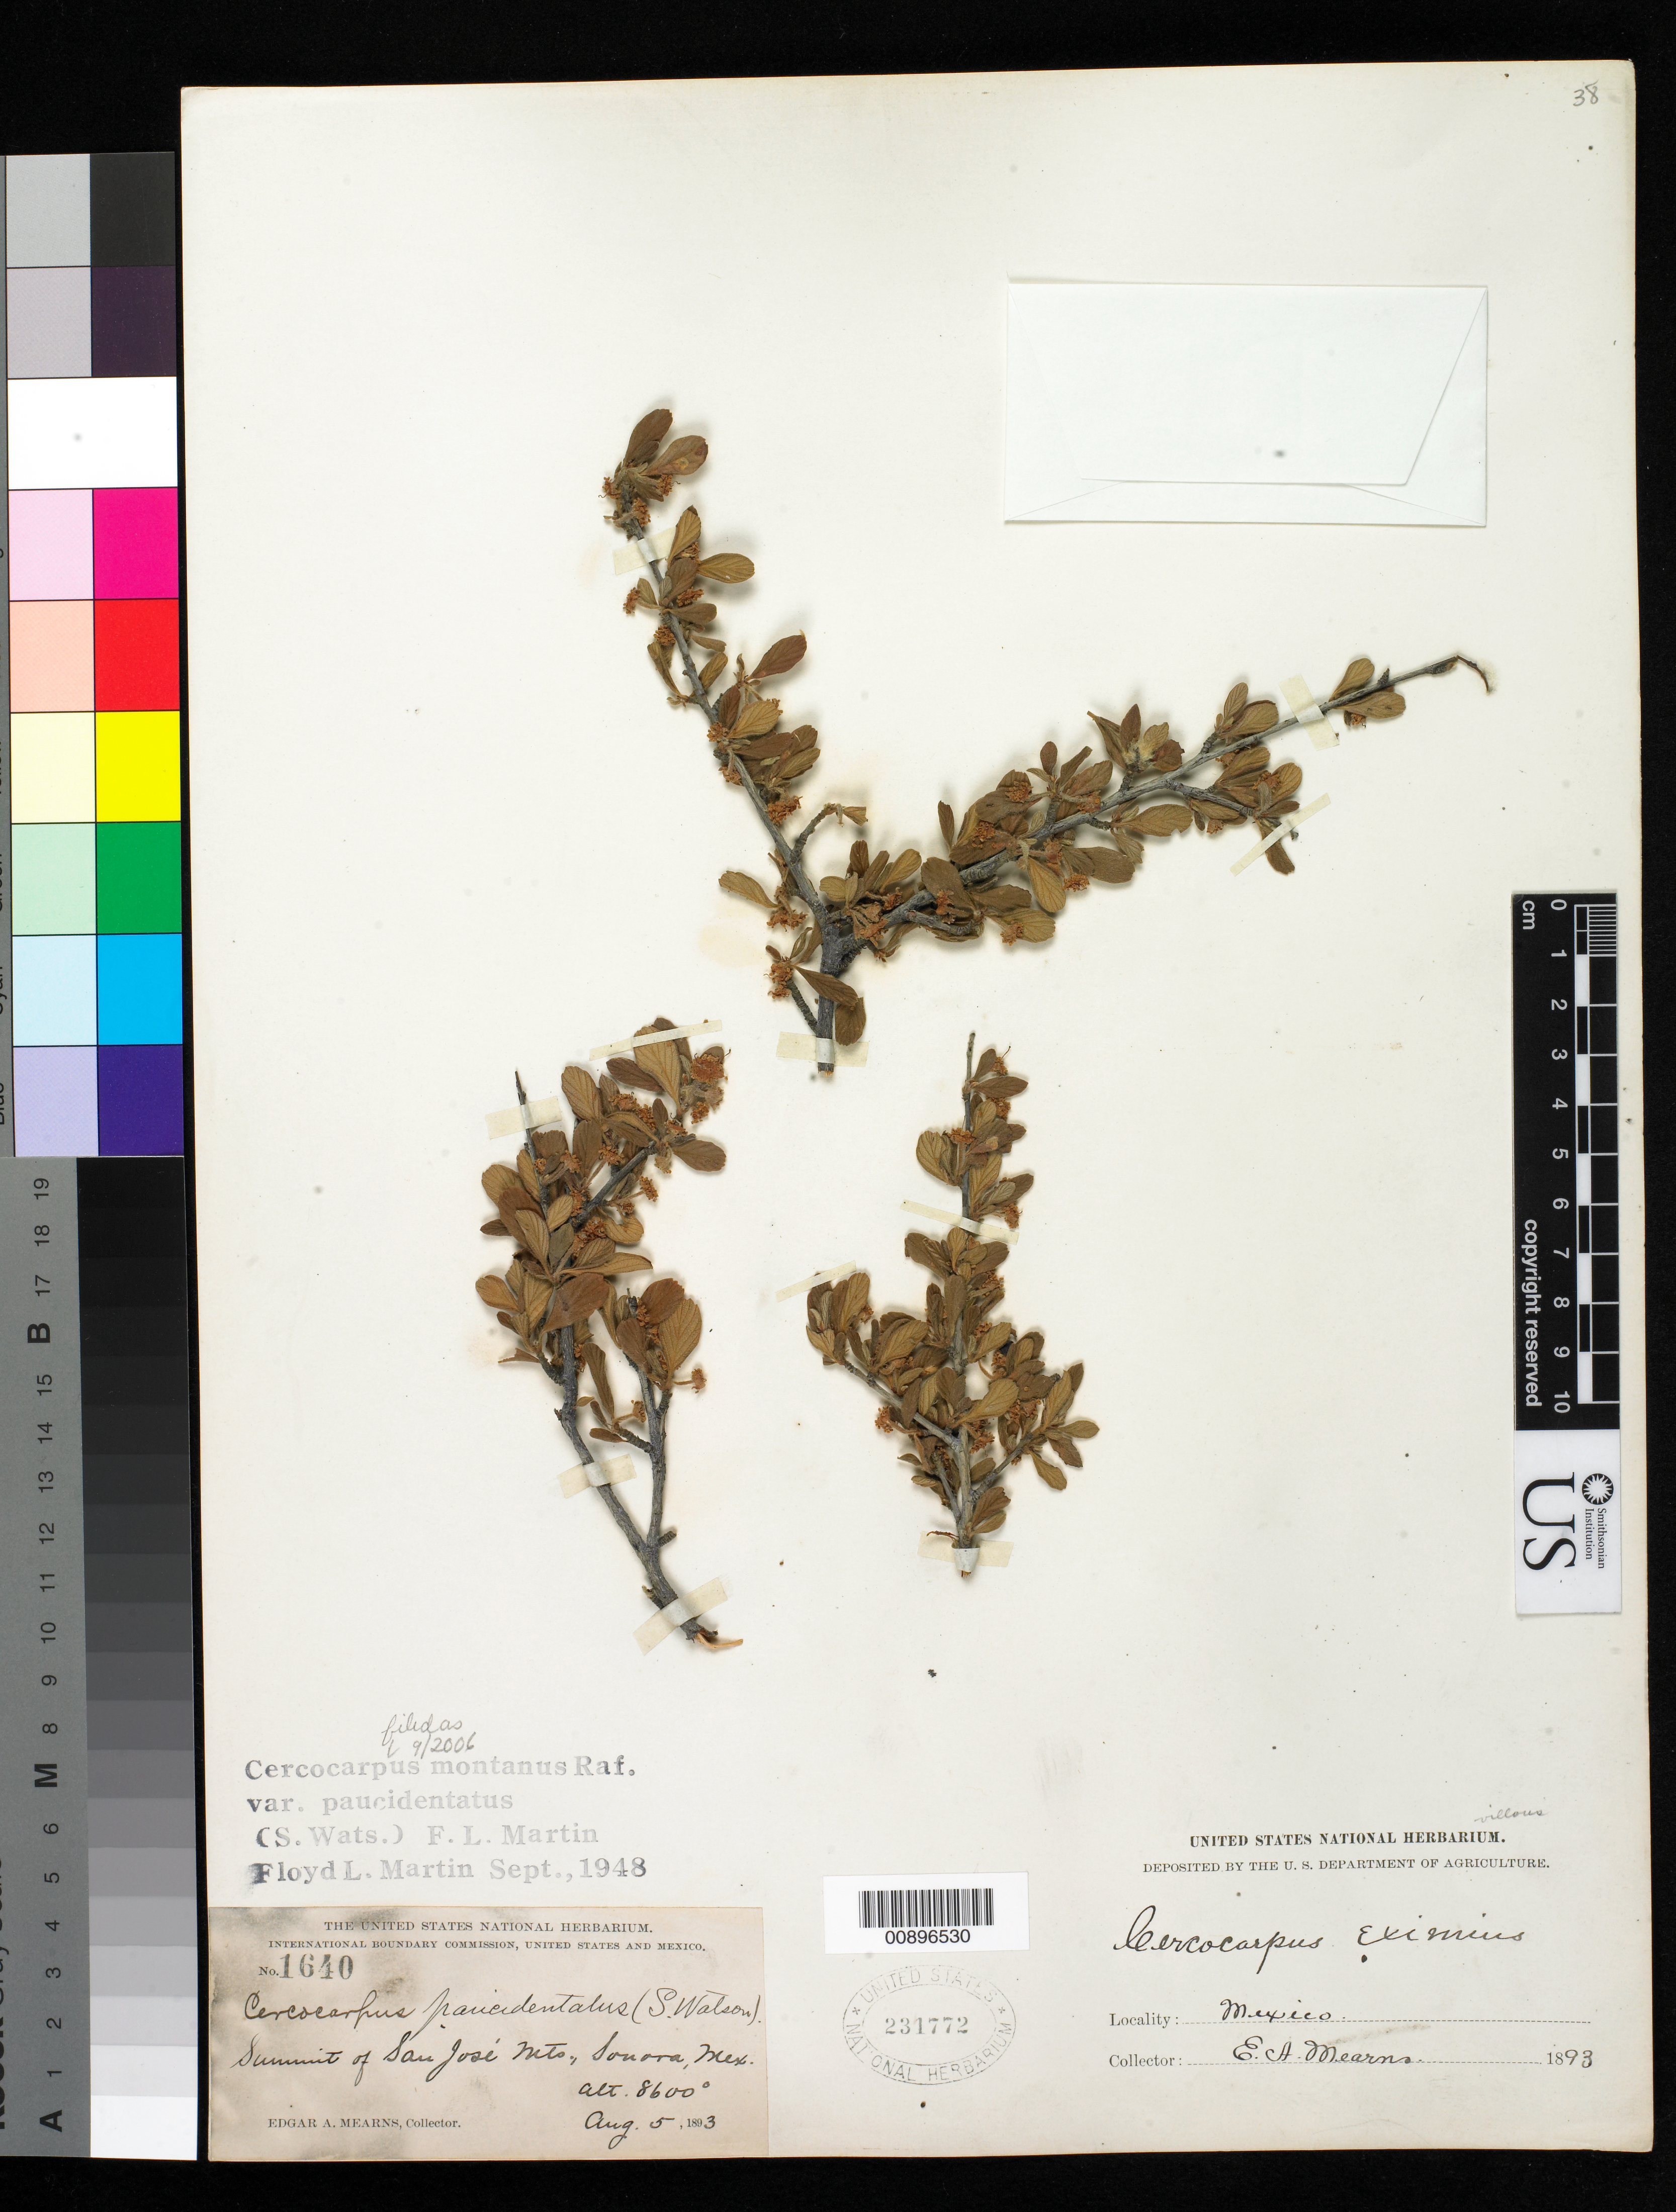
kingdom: Plantae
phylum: Tracheophyta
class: Magnoliopsida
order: Rosales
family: Rosaceae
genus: Cercocarpus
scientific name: Cercocarpus montanus var. paucidentatus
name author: (S. Watson) F.L. Martin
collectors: E. A. Mearns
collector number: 1640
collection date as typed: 05 Aug 1893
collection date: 1893-08-05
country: Mexico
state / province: Sonora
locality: Summit of San José Mts., Sonora.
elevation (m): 2621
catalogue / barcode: US 231772